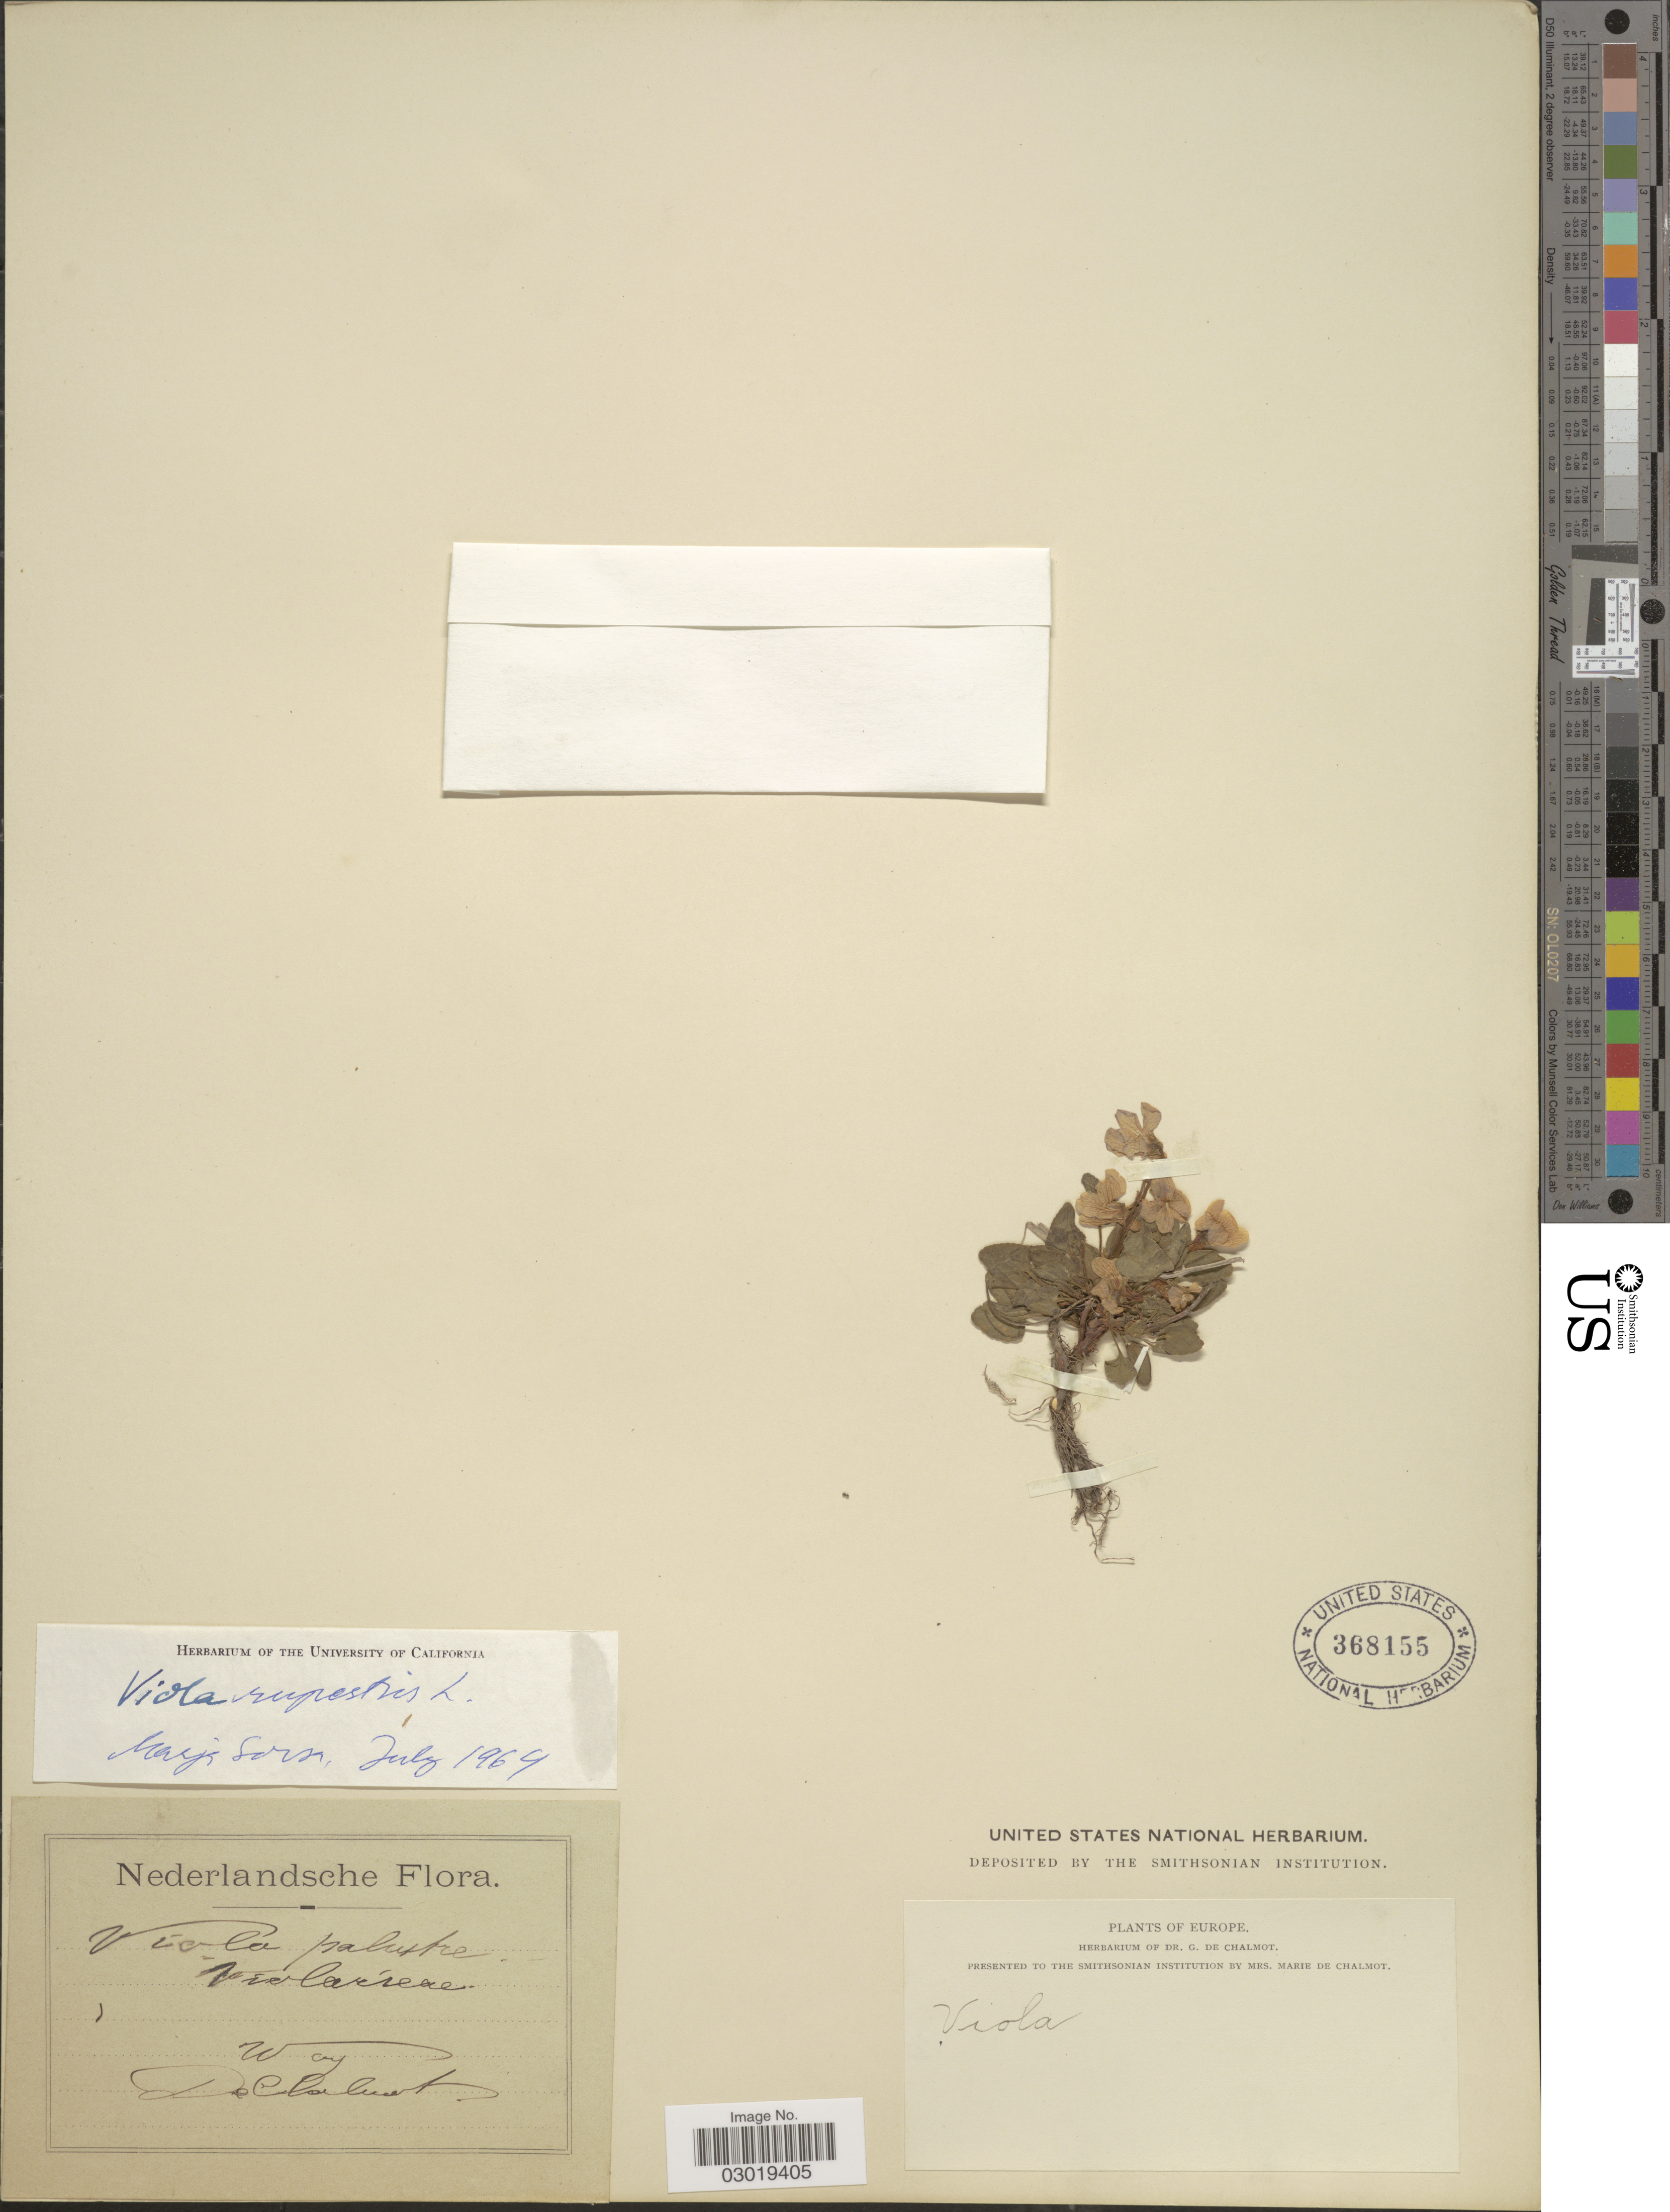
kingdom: Plantae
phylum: Tracheophyta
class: Magnoliopsida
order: Malpighiales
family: Violaceae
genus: Viola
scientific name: Viola sp.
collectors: G. de Chalmot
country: Netherlands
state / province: Gelderland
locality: Wag.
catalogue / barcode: US 368155